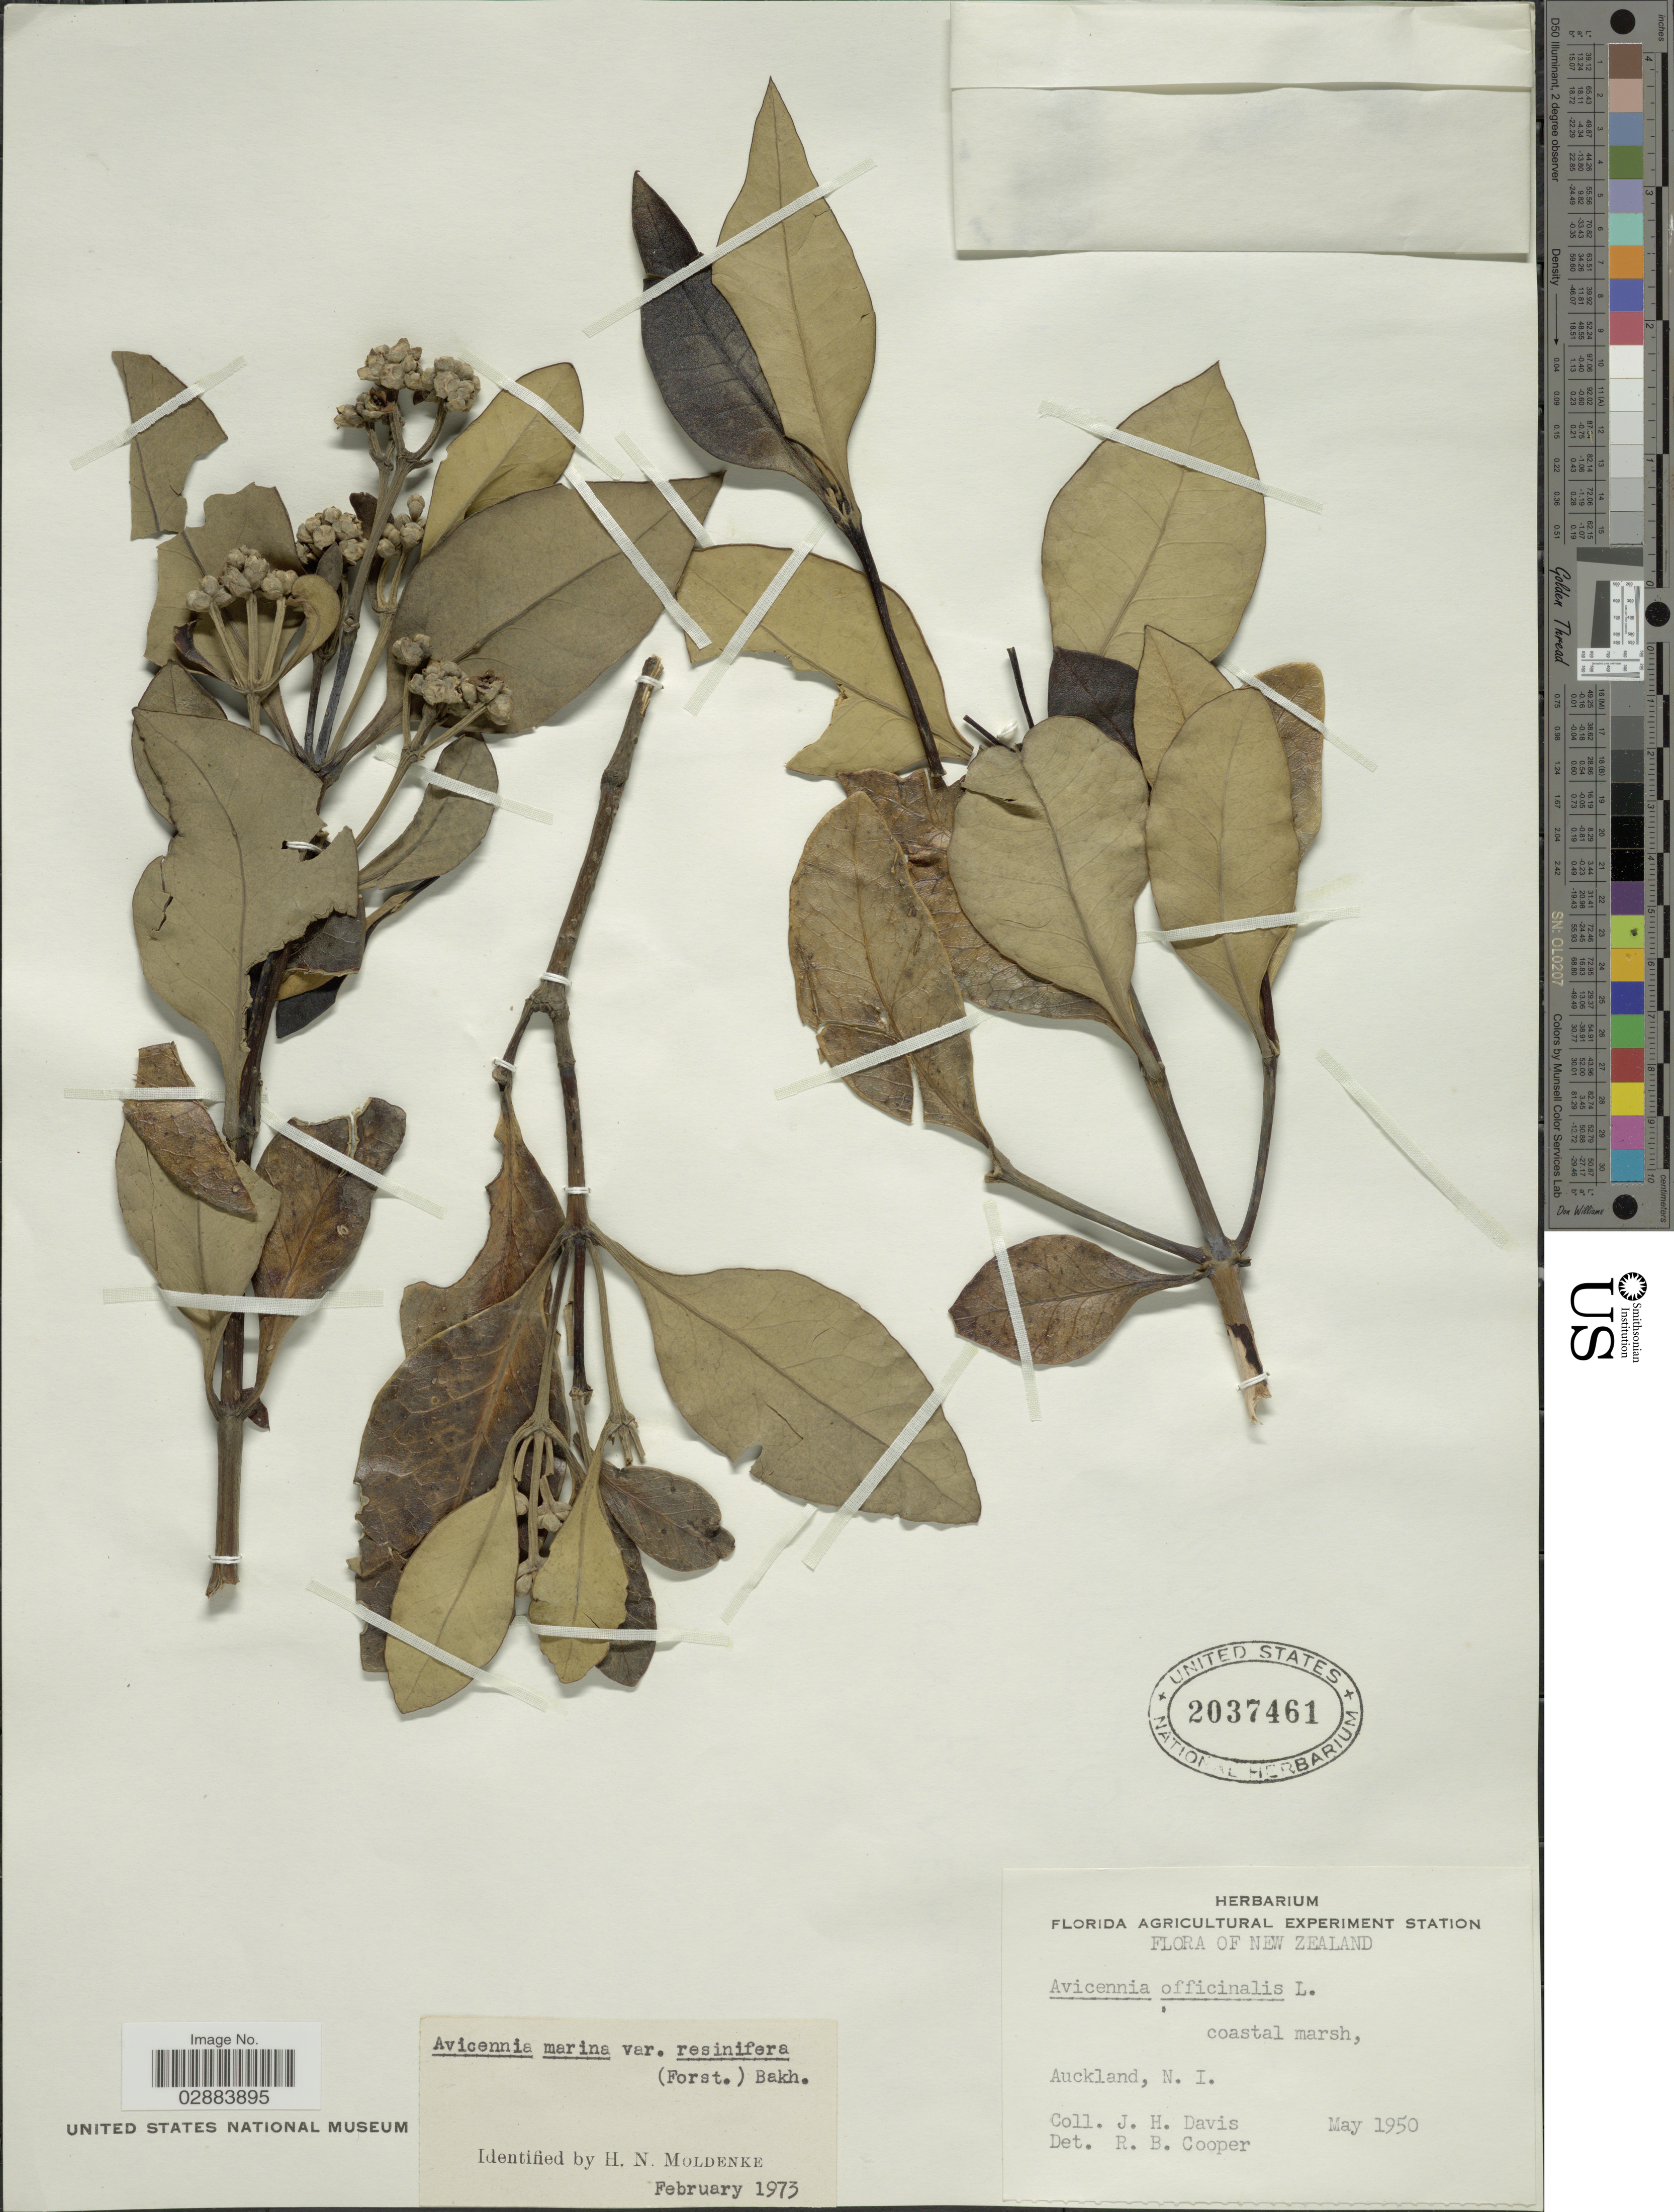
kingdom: Plantae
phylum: Tracheophyta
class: Magnoliopsida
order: Lamiales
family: Acanthaceae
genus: Avicennia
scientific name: Avicennia marina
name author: (Forssk.) Vierh.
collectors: J. Davis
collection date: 1950-05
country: New Zealand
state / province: Auckland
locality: N. I.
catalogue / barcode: US 2037461